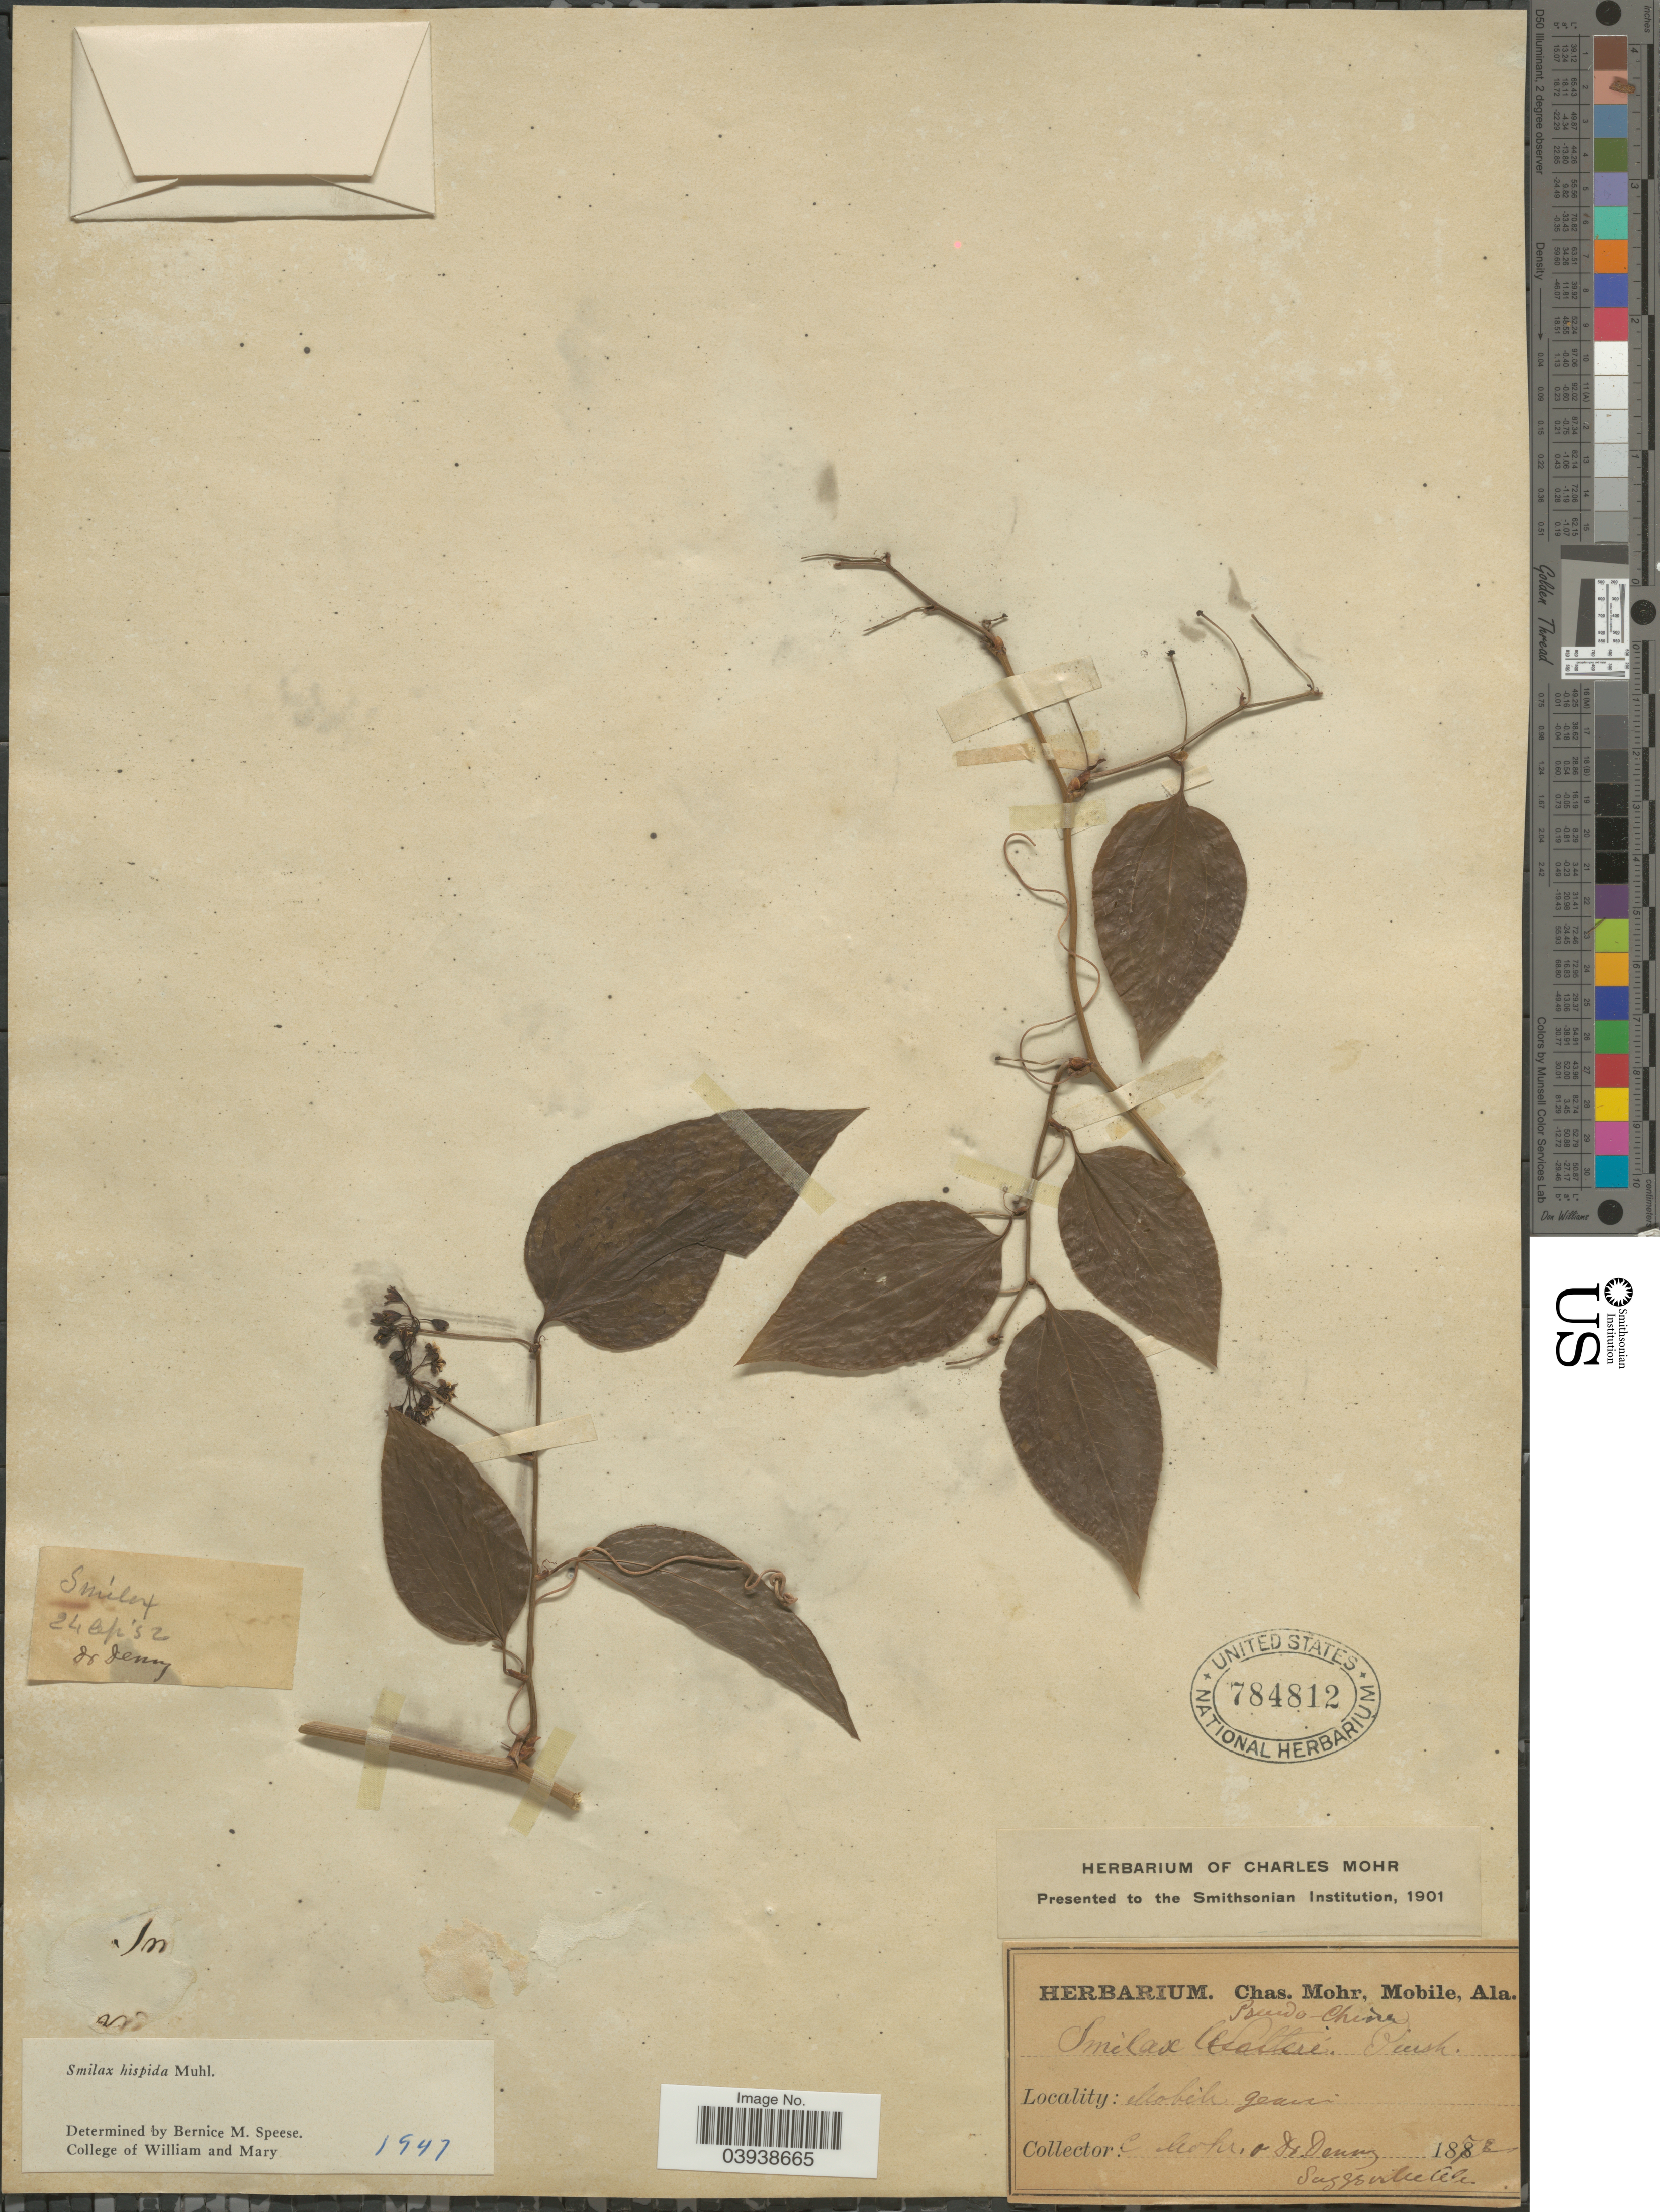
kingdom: Plantae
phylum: Tracheophyta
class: Liliopsida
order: Liliales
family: Smilacaceae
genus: Smilax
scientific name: Smilax hispida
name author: Raf.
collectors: Mohr, C. T. (herbarium) & Denny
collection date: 1872-04-24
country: United States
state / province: Alabama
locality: Mobile.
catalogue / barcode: US 784812